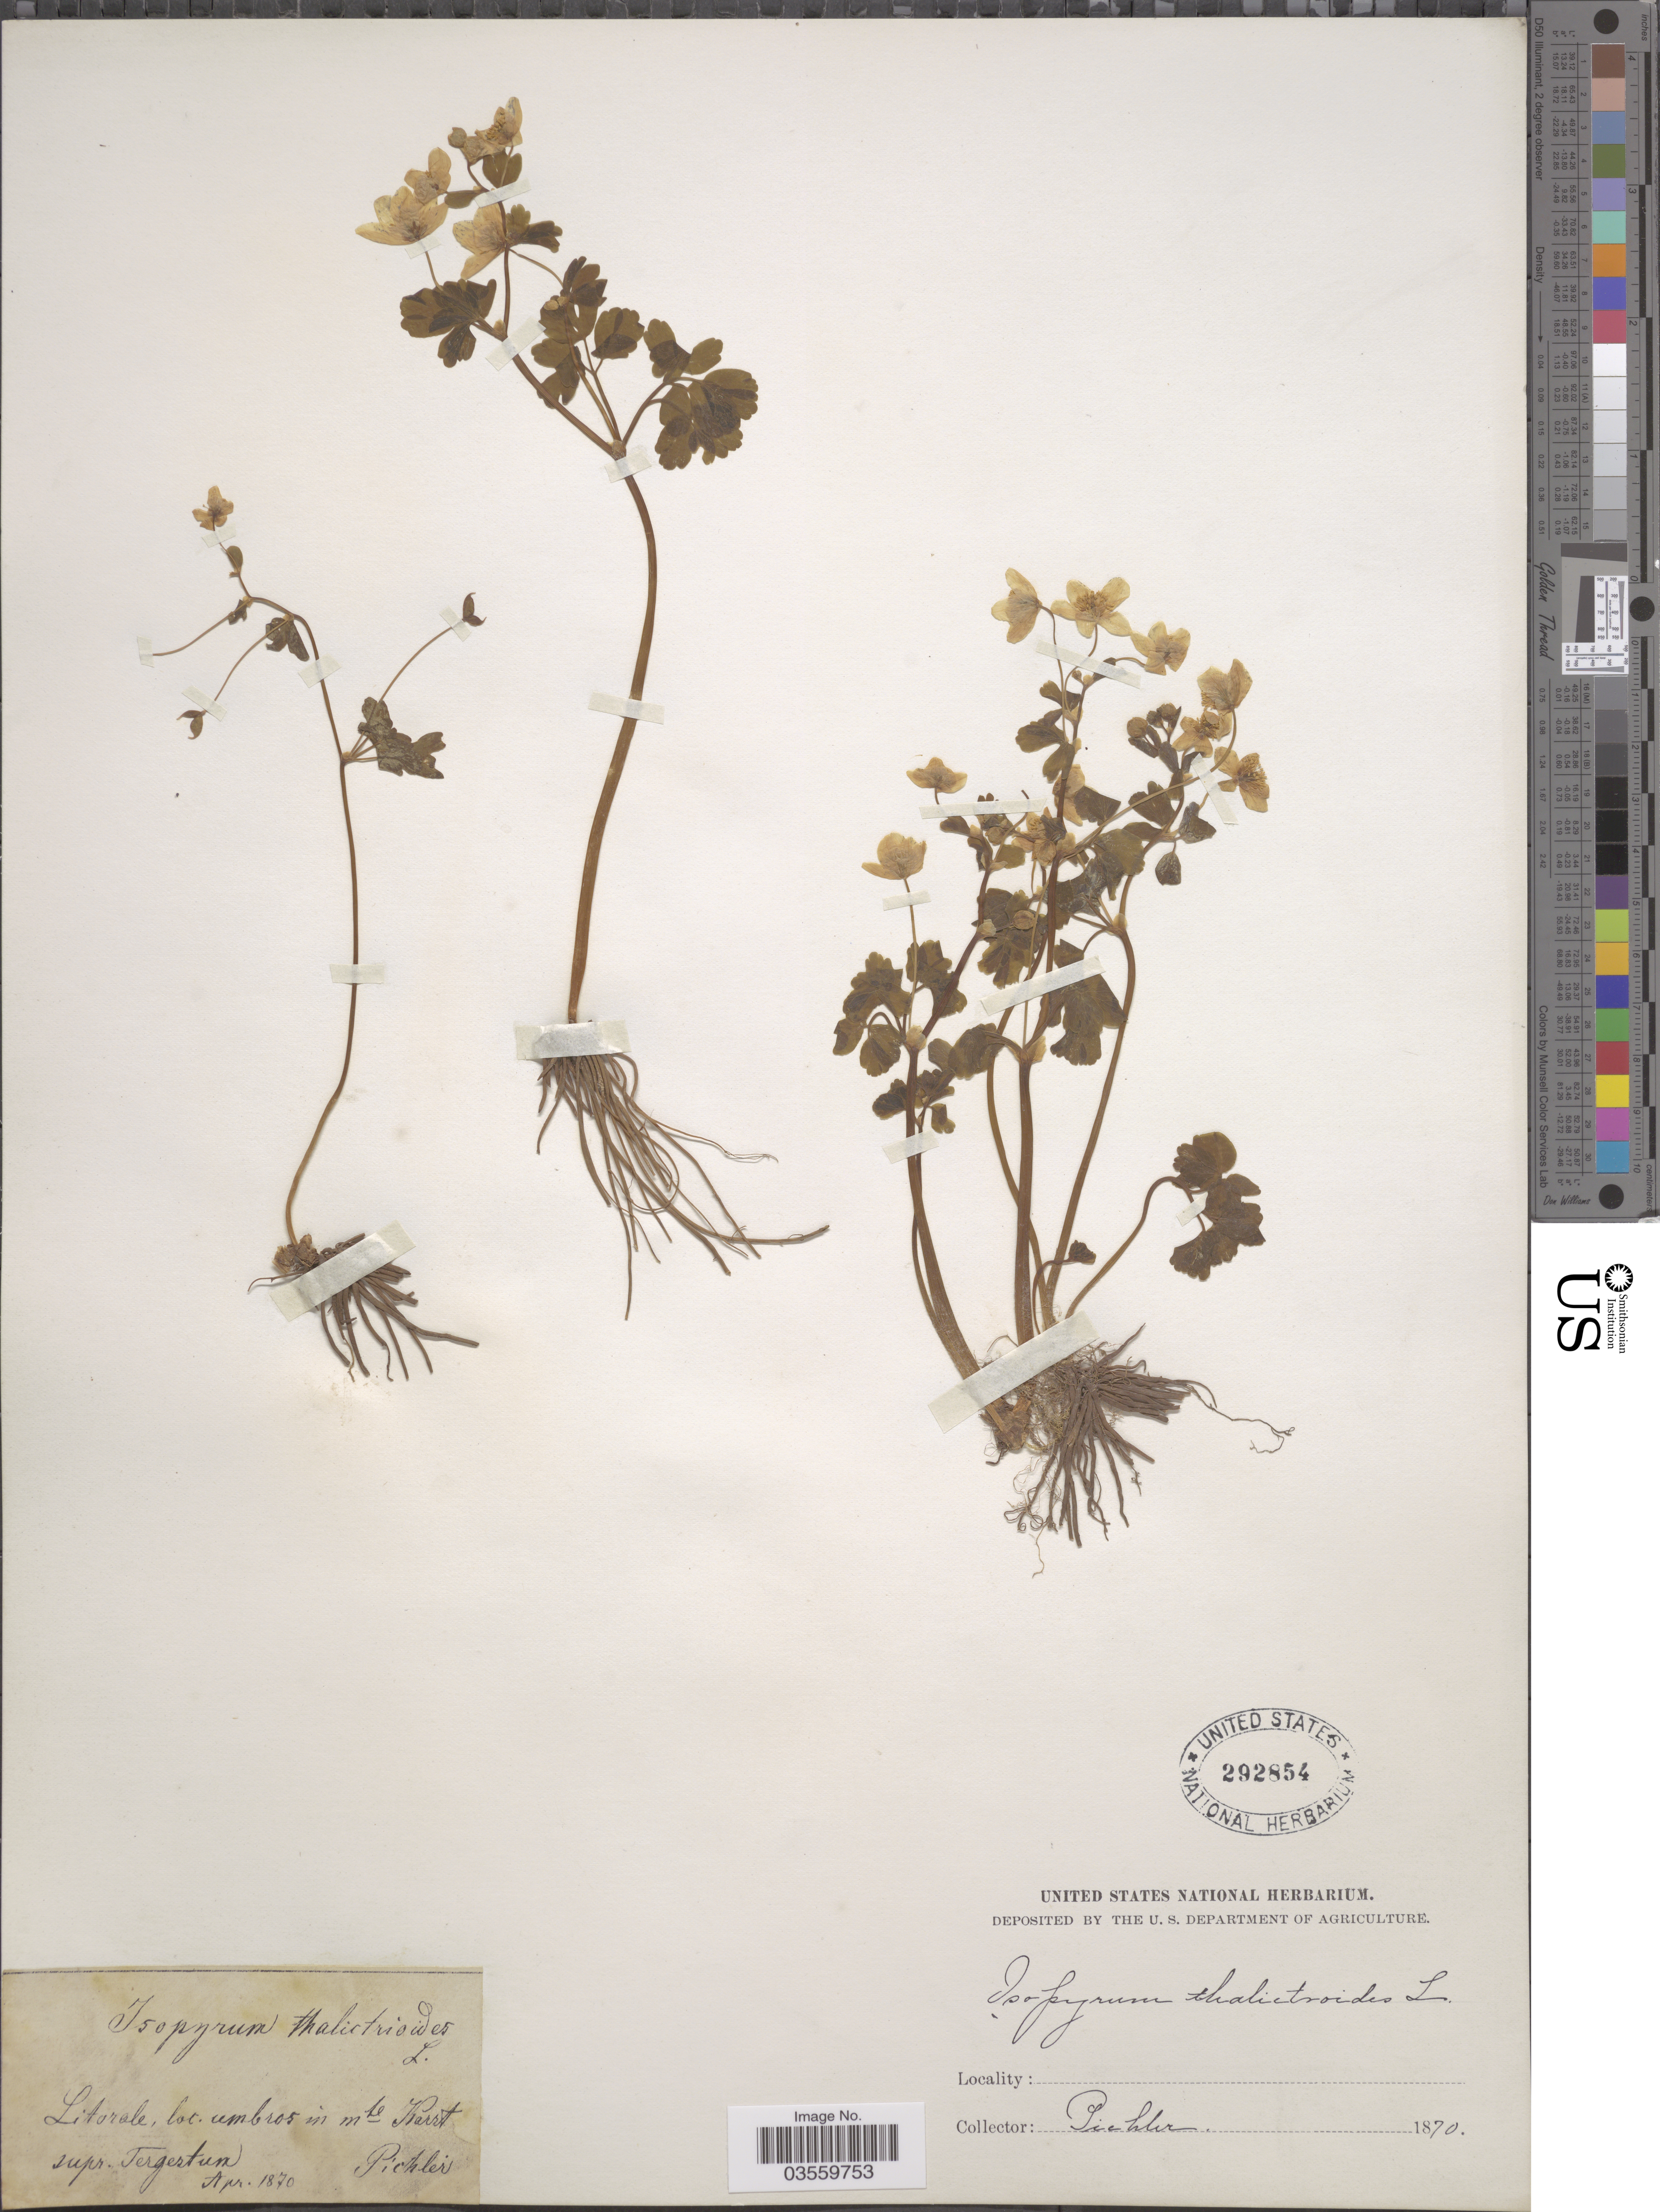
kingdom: Plantae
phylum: Tracheophyta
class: Magnoliopsida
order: Ranunculales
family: Ranunculaceae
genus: Isopyrum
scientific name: Isopyrum thalictroides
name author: L.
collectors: Pichler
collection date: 1870-04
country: Italy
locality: Litorale, loc. umbrosis in mte Karst supr. Tergestum.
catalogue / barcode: US 292854